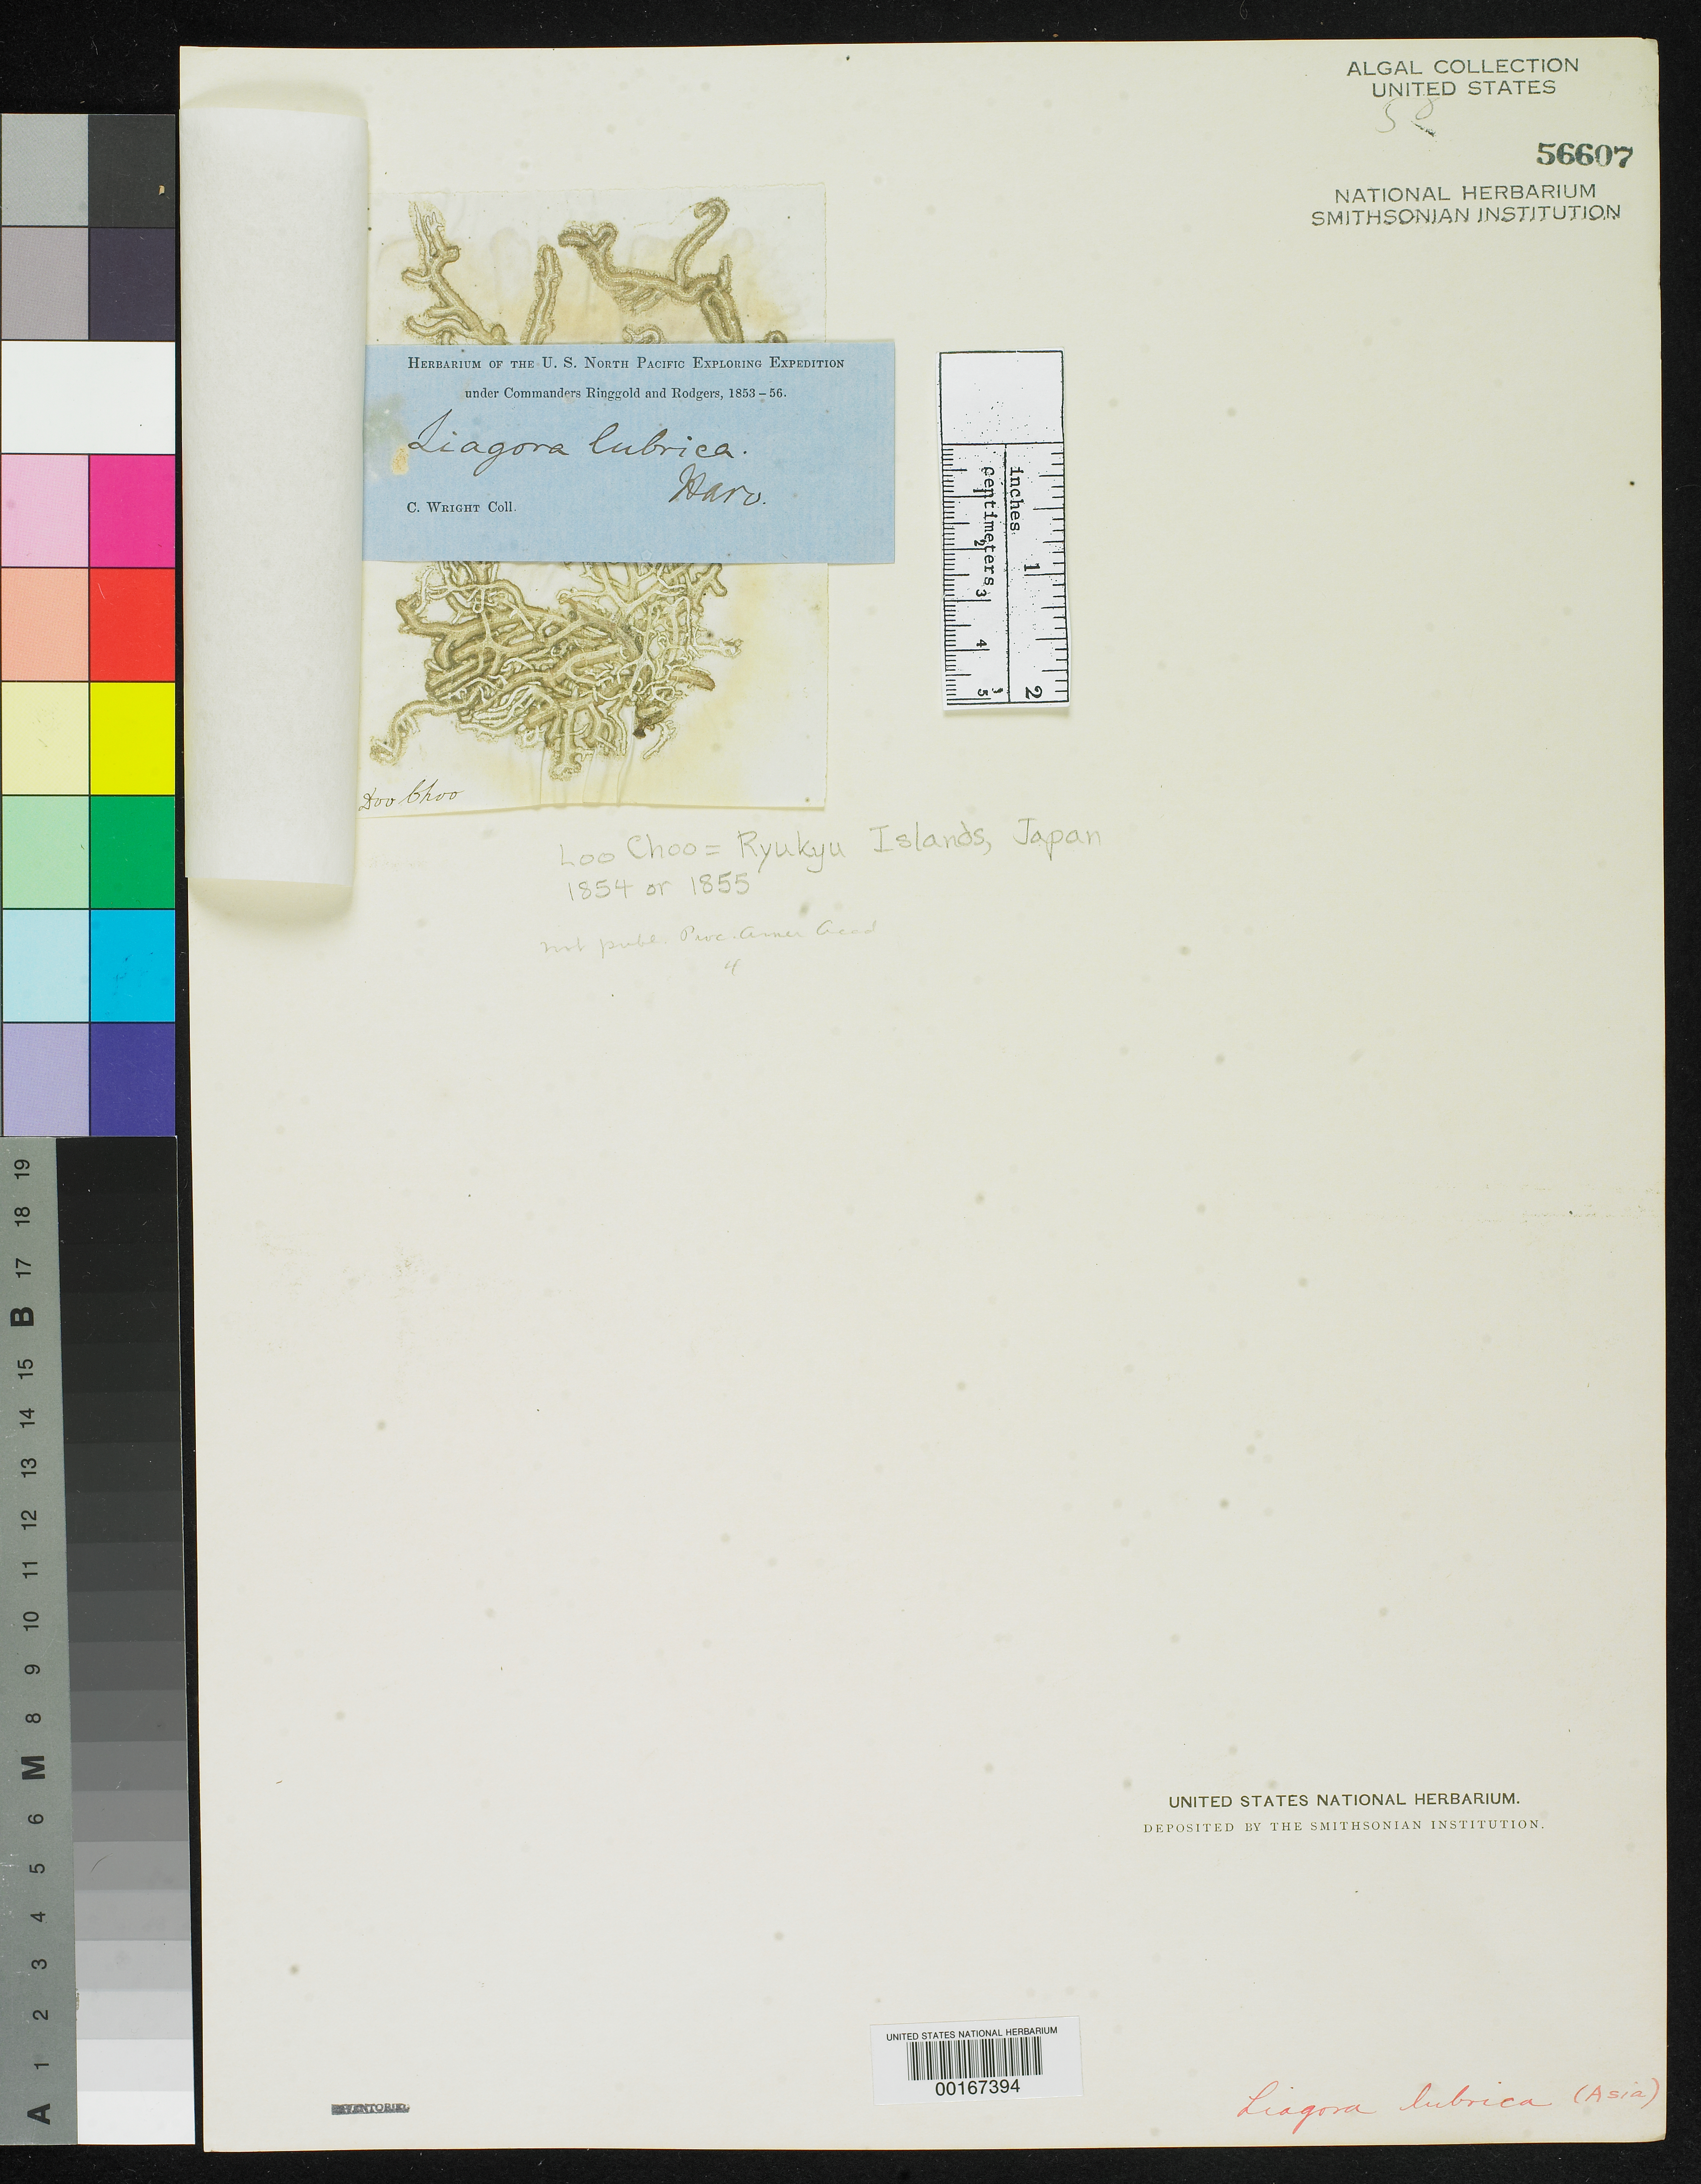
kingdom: Plantae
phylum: Rhodophyta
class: Florideophyceae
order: Nemaliales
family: Liagoraceae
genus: Liagora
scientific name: Liagora lubrica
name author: Harv.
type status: Isotype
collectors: C. Wright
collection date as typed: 1854 or -- --- 1855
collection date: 1854 or 1855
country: Japan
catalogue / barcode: US 56607